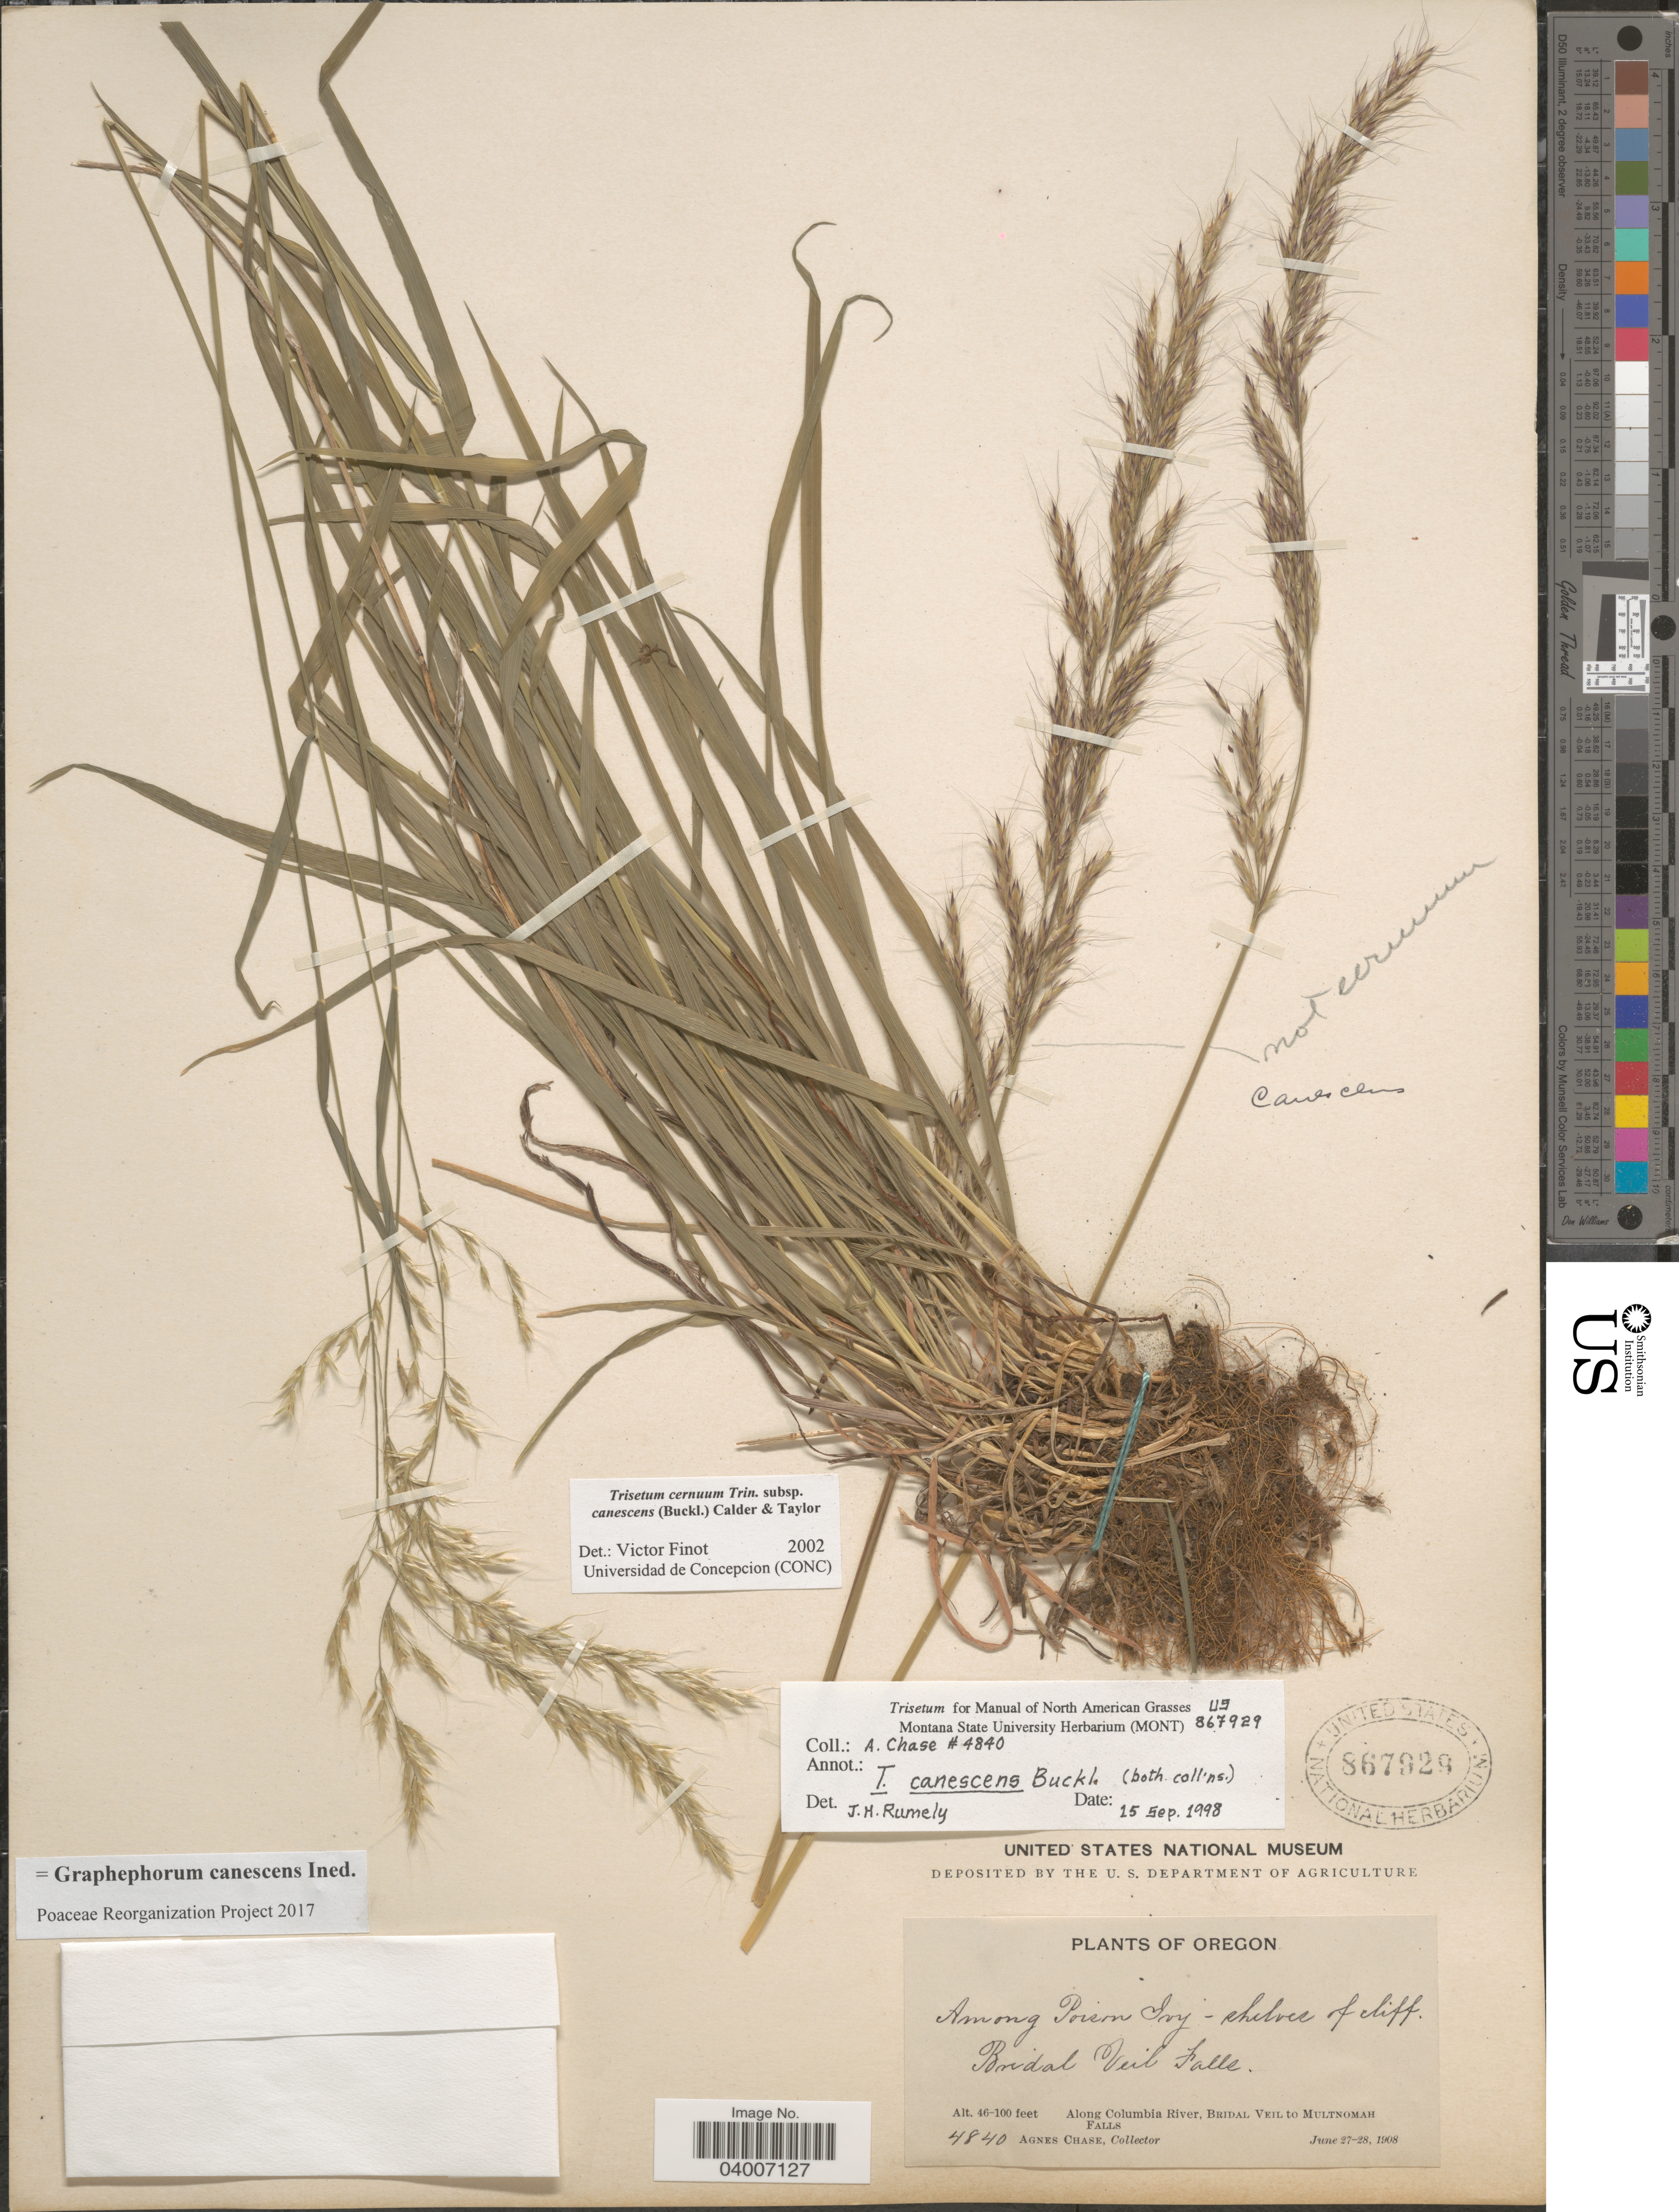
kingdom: Plantae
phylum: Tracheophyta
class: Liliopsida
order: Poales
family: Poaceae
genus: Graphephorum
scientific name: Graphephorum canescens ined.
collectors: A. Chase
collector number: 4840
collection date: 1908-06-27/1908-06-28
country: United States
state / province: Oregon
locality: Bridal Veil Falls. Along Columbia River, Bridal Veil to Multnomah Falls.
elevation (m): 14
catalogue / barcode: US 867929